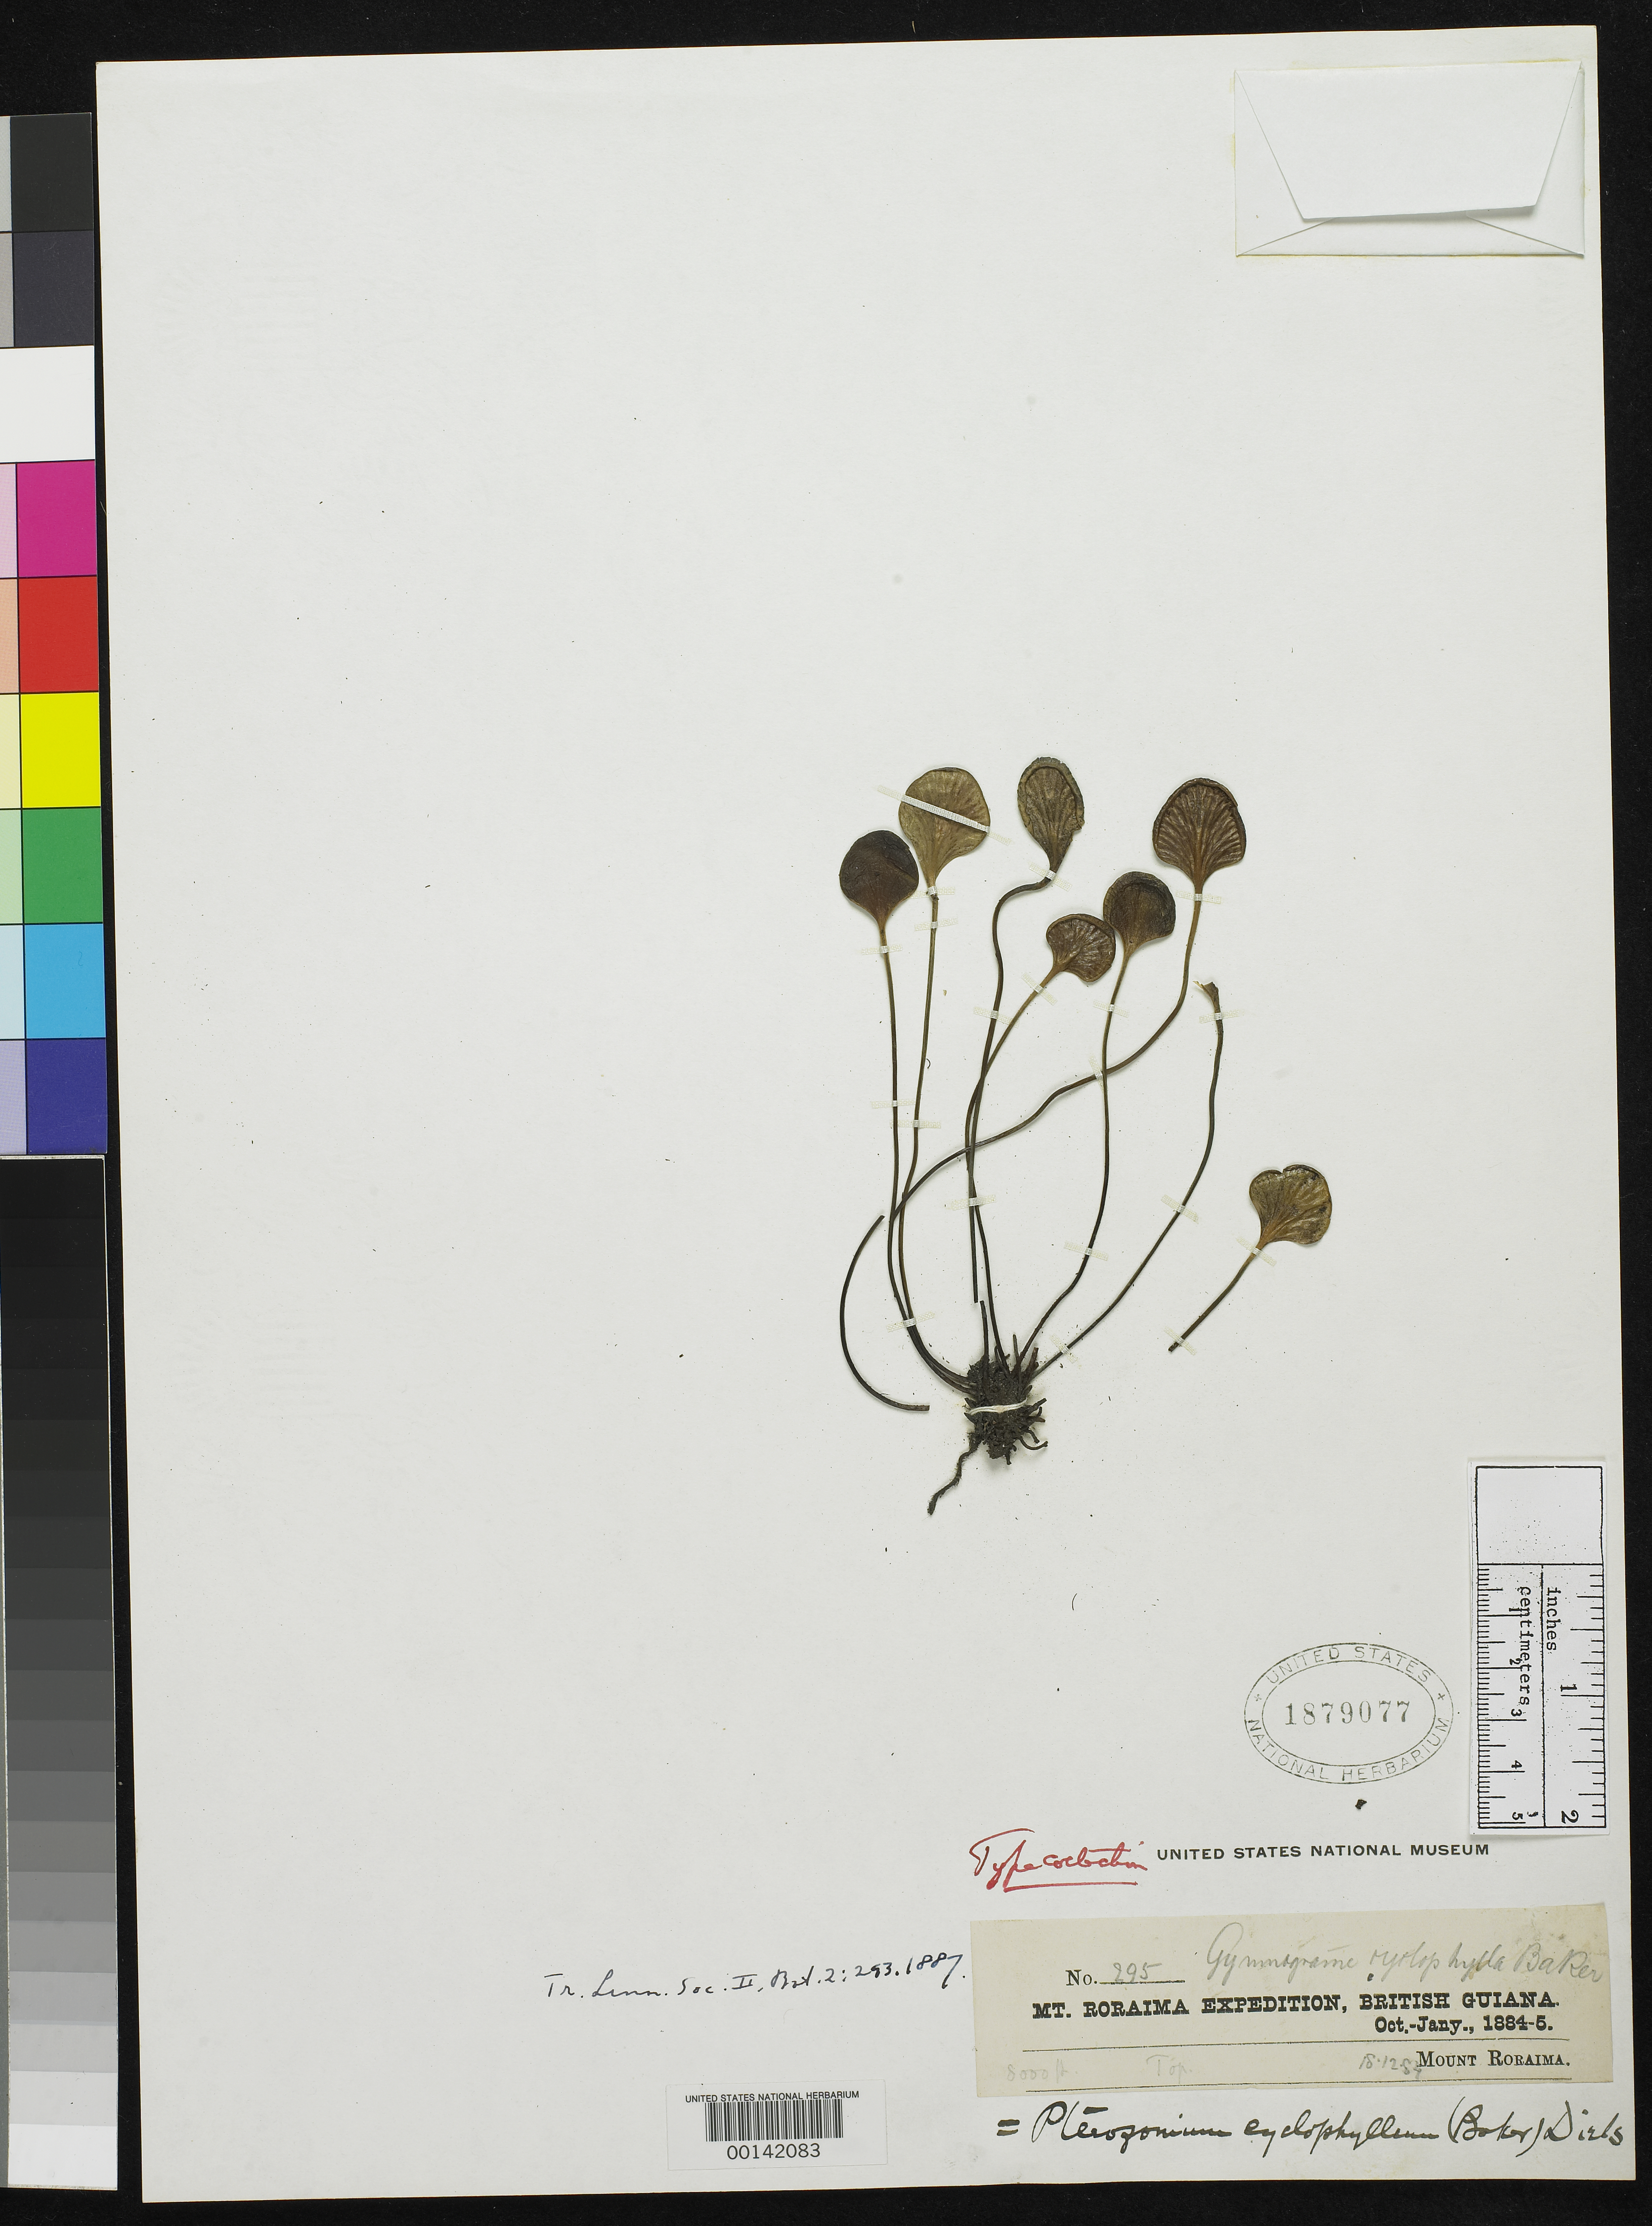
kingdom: Plantae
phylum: Tracheophyta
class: Polypodiopsida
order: Polypodiales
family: Pteridaceae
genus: Gymnogramma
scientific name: Gymnogramma cyclophylla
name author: Baker in Thurn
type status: Type Collection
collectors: E. F. im Thurn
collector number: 295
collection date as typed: Oct 1884 to -- Jan 1885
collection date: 1884-10/1885-01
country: Guyana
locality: Mount Roraima.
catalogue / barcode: US 1879077